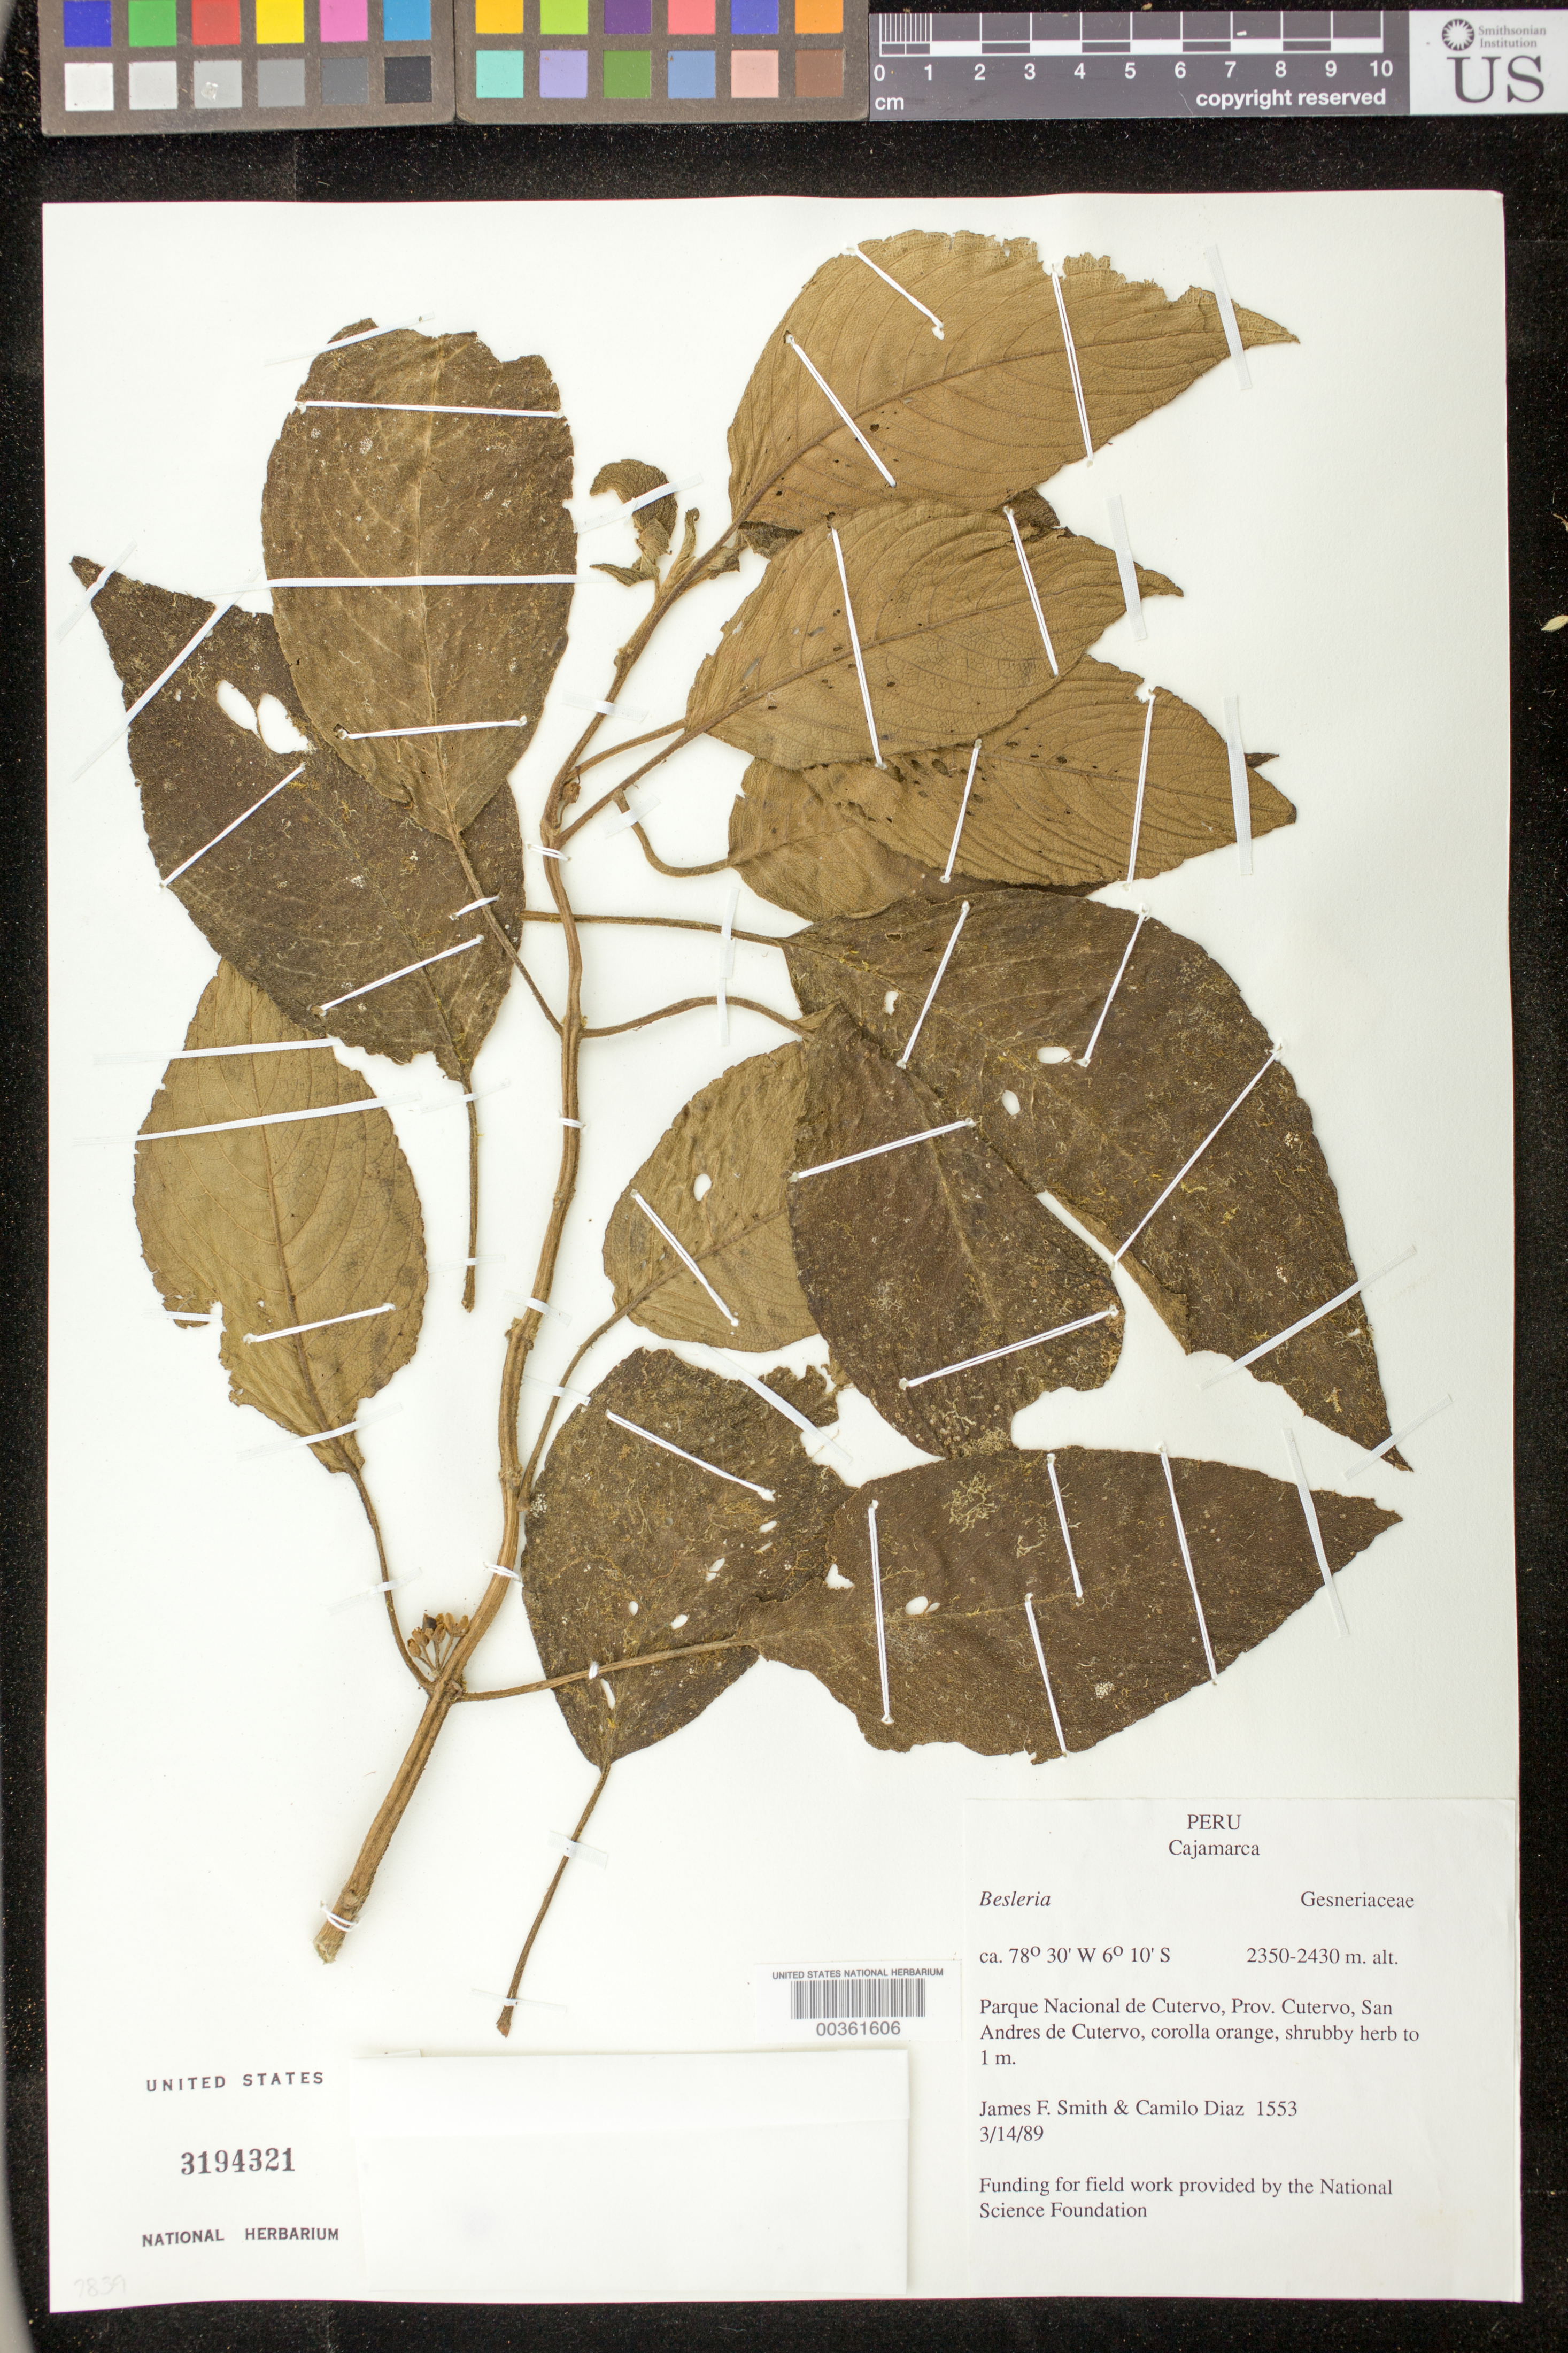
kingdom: Plantae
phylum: Tracheophyta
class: Magnoliopsida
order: Lamiales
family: Gesneriaceae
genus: Besleria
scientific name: Besleria sp.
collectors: J. Smith & C. Díaz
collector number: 1553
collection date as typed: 14 Mar 1989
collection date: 1989-03-14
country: Peru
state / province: Cajamarca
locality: Cutervo, Parque Nacional de Cutervo, San Andres de Cutervo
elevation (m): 2350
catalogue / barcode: US 3194321